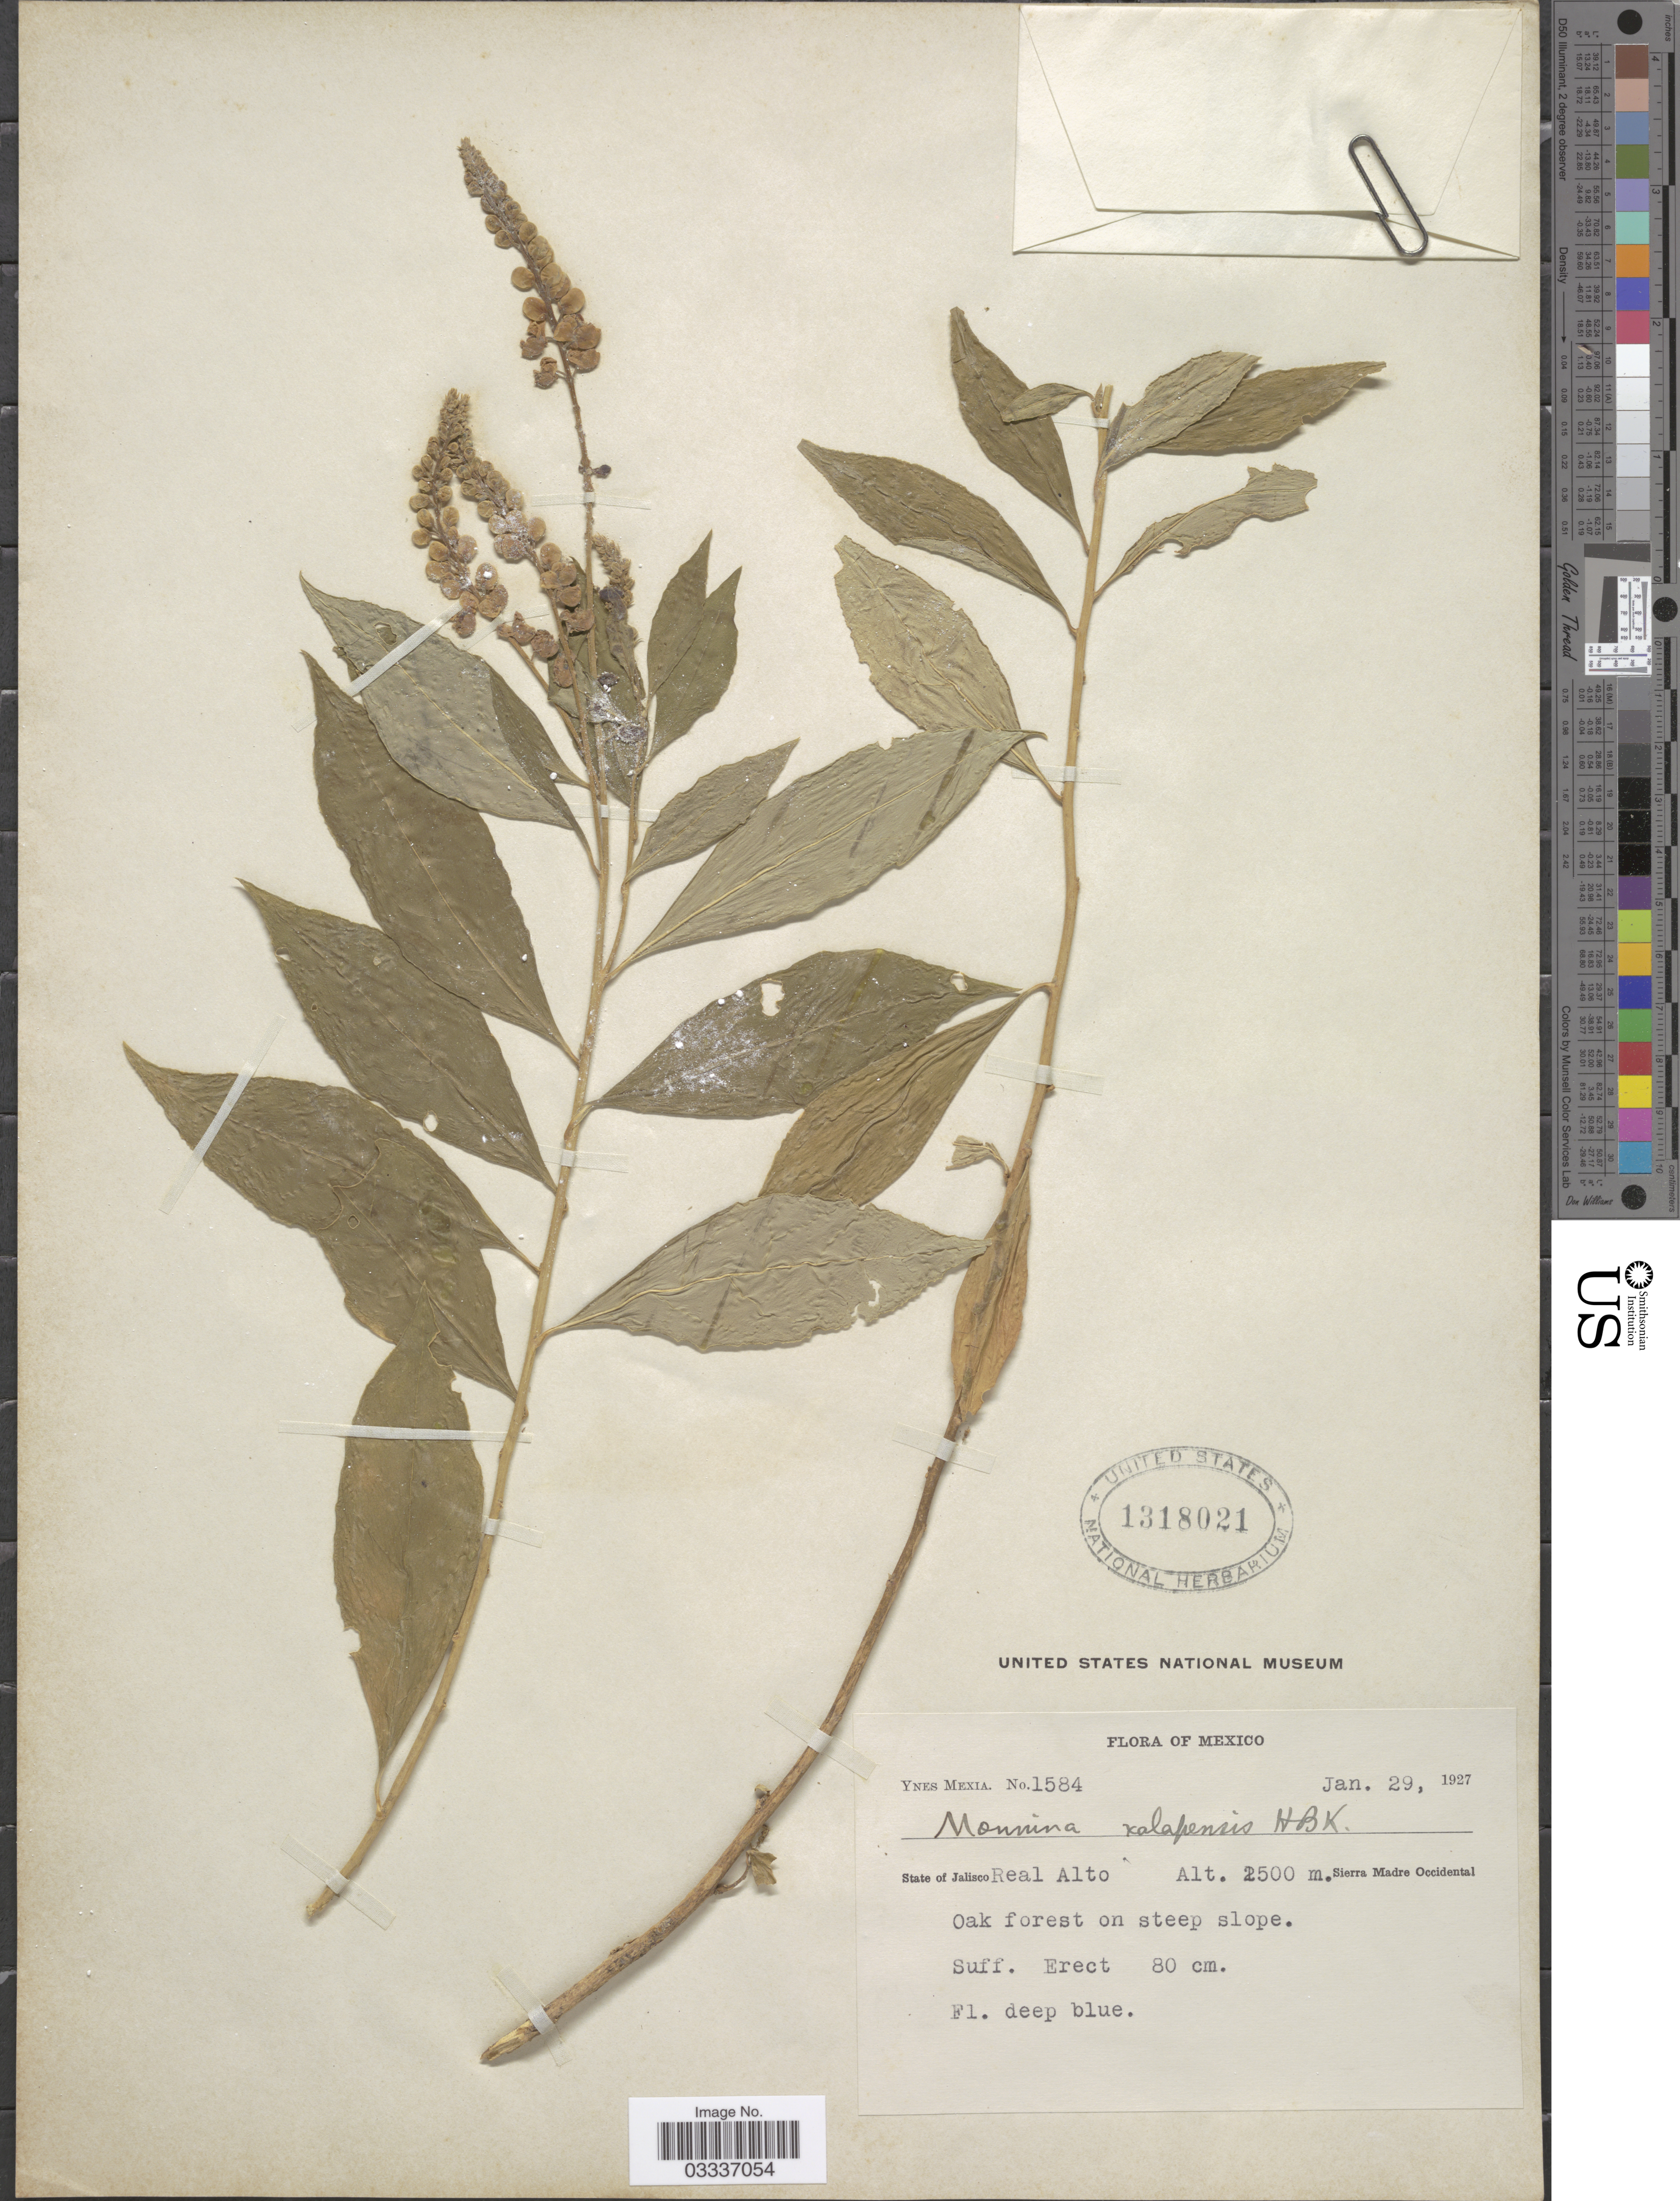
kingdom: Plantae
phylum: Tracheophyta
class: Magnoliopsida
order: Fabales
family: Polygalaceae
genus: Monnina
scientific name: Monnina xalapensis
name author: Kunth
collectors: Y. Mexia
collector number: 1584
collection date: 1927-01-29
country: Mexico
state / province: Jalisco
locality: Real Alto. Sierra Madre Occidental. Oak forest on steep slope.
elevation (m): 1500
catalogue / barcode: US 1318021